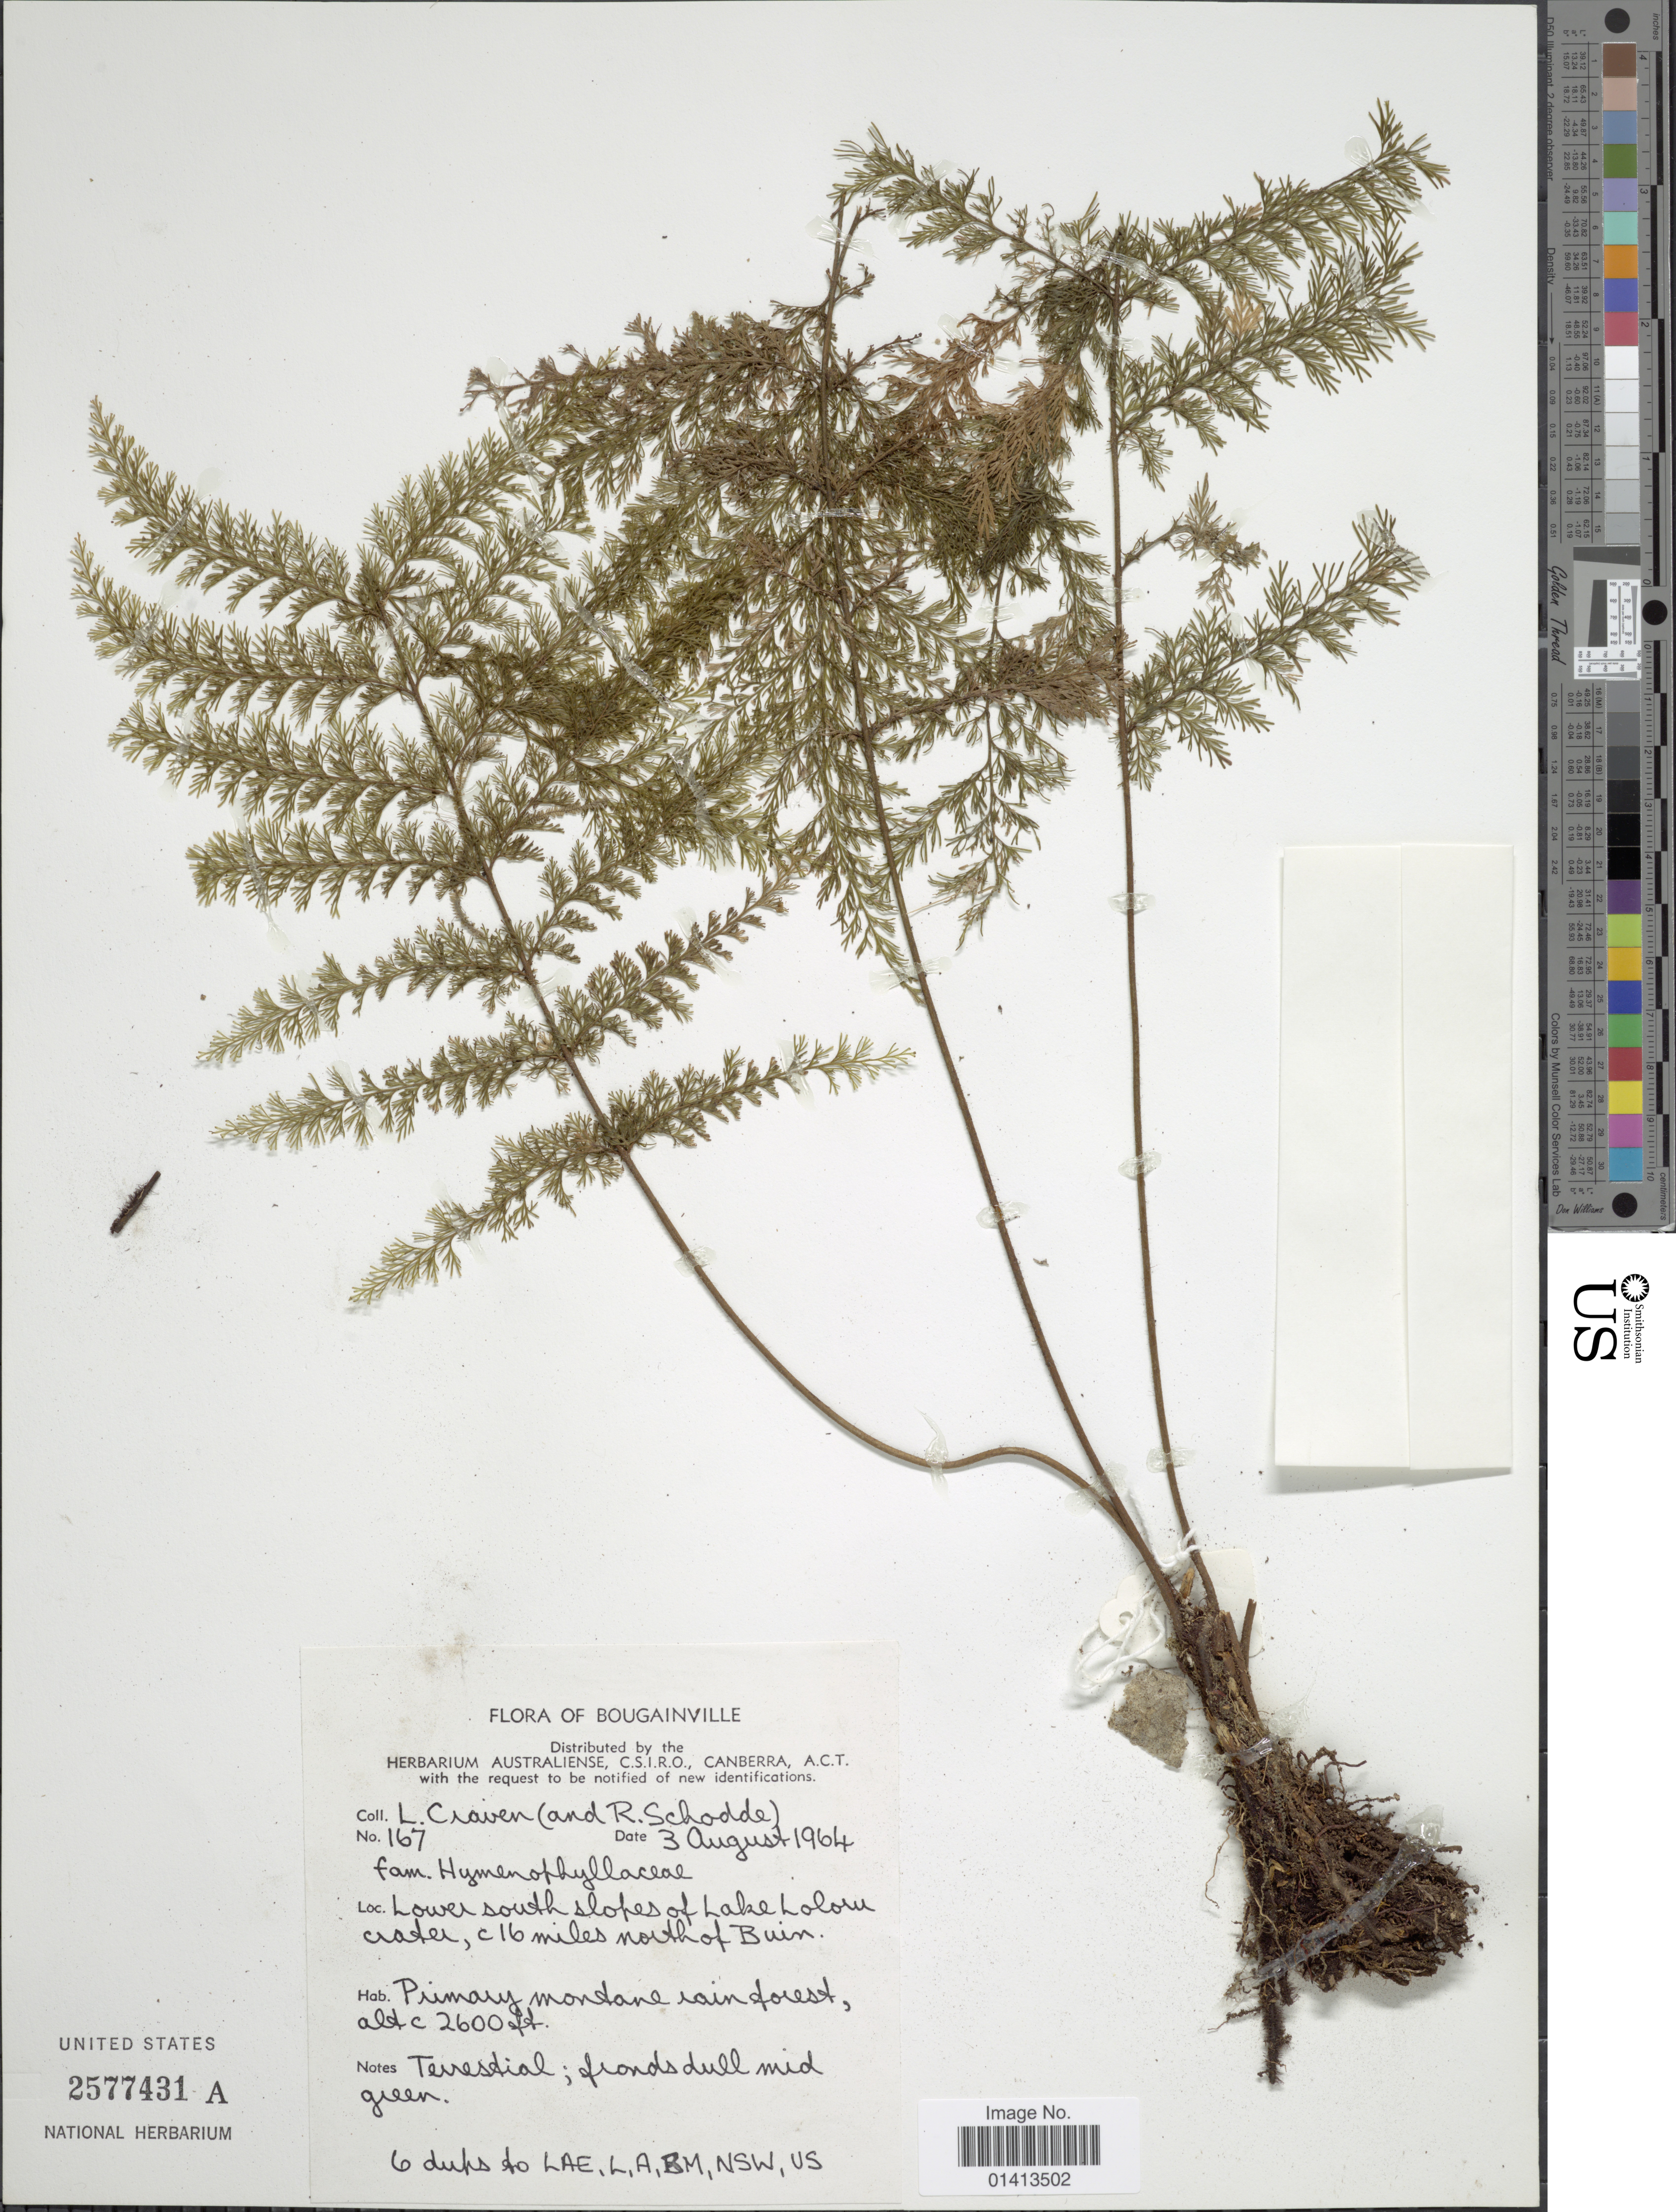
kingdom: Plantae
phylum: Tracheophyta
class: Polypodiopsida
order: Hymenophyllales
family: Hymenophyllaceae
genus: Crepidomanes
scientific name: Crepidomanes sp.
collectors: L. A. Craven & R. Schodde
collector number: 167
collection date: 1964-08-03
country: Papua New Guinea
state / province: Bougainville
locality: Lower south slopes of Lake Loloru crater, c 16 miles north of Bruin [interpreted]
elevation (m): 792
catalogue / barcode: US 2577431A